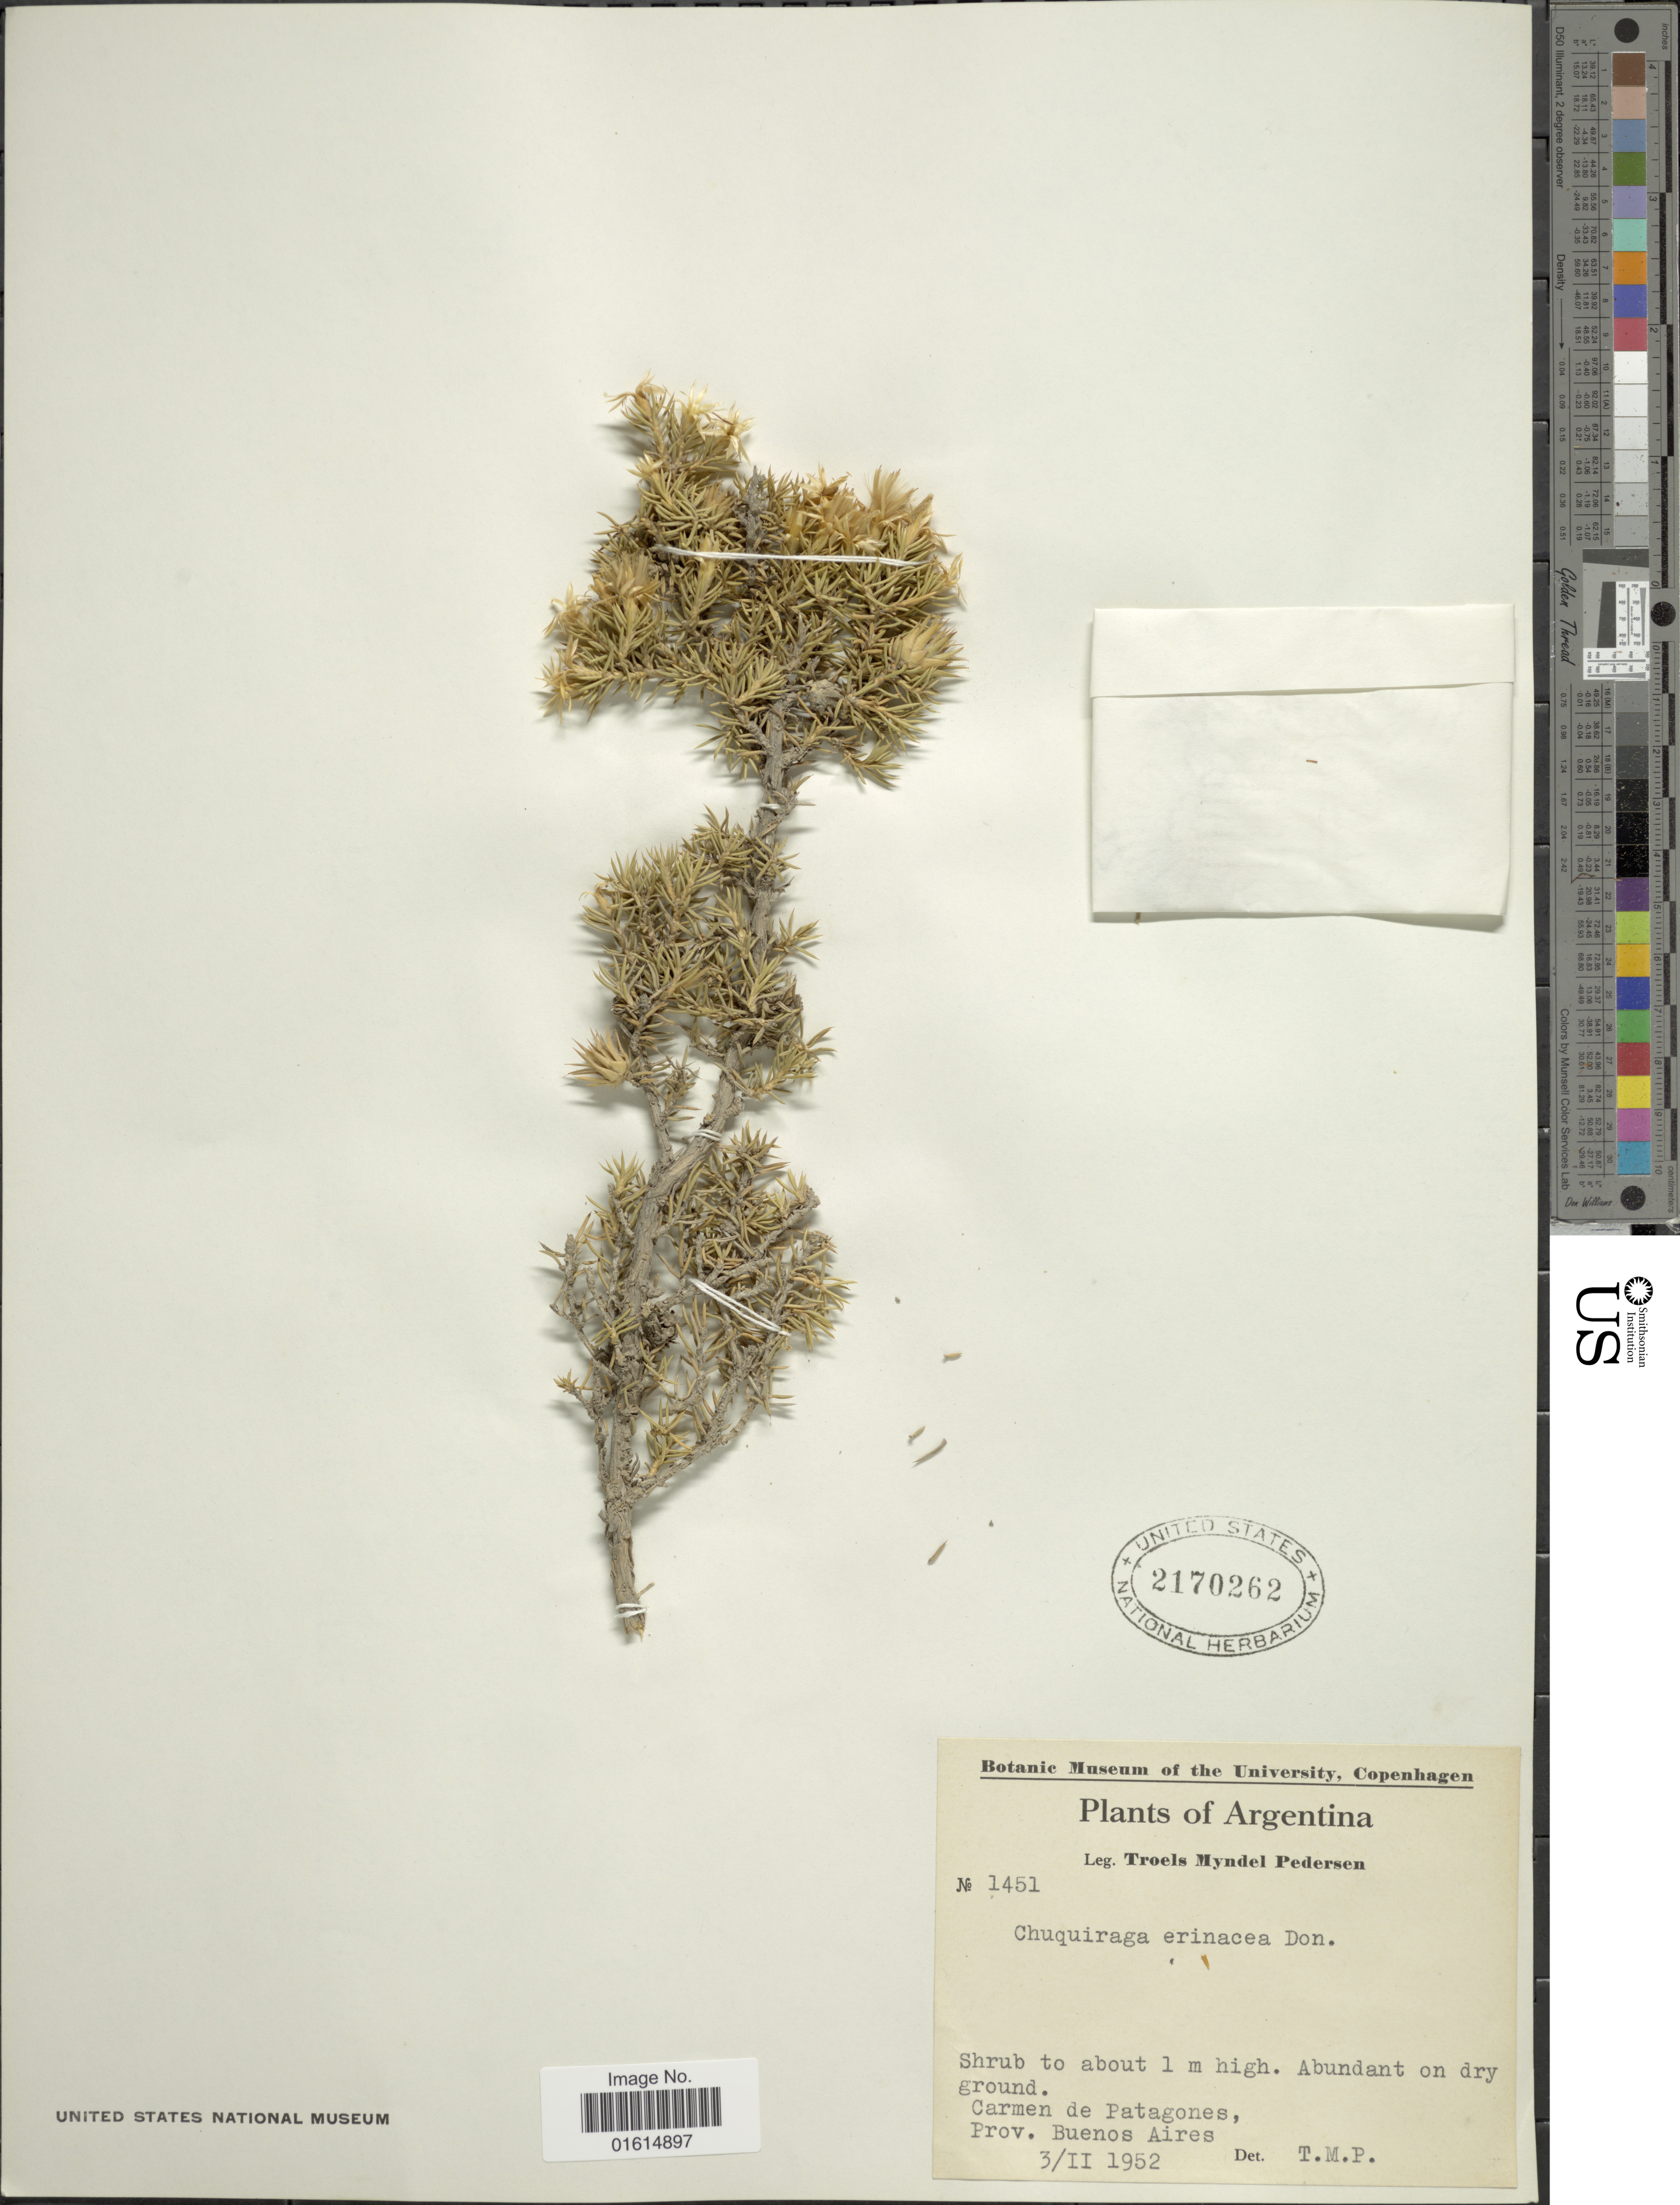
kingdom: Plantae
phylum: Tracheophyta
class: Magnoliopsida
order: Asterales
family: Asteraceae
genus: Chuquiraga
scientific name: Chuquiraga erinacea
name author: D. Don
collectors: T. Pederson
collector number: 1451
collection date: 1952-02-03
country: Argentina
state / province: Buenos Aires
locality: Carmen de Patagones, Prov. Buenos Aires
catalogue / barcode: US 2170262